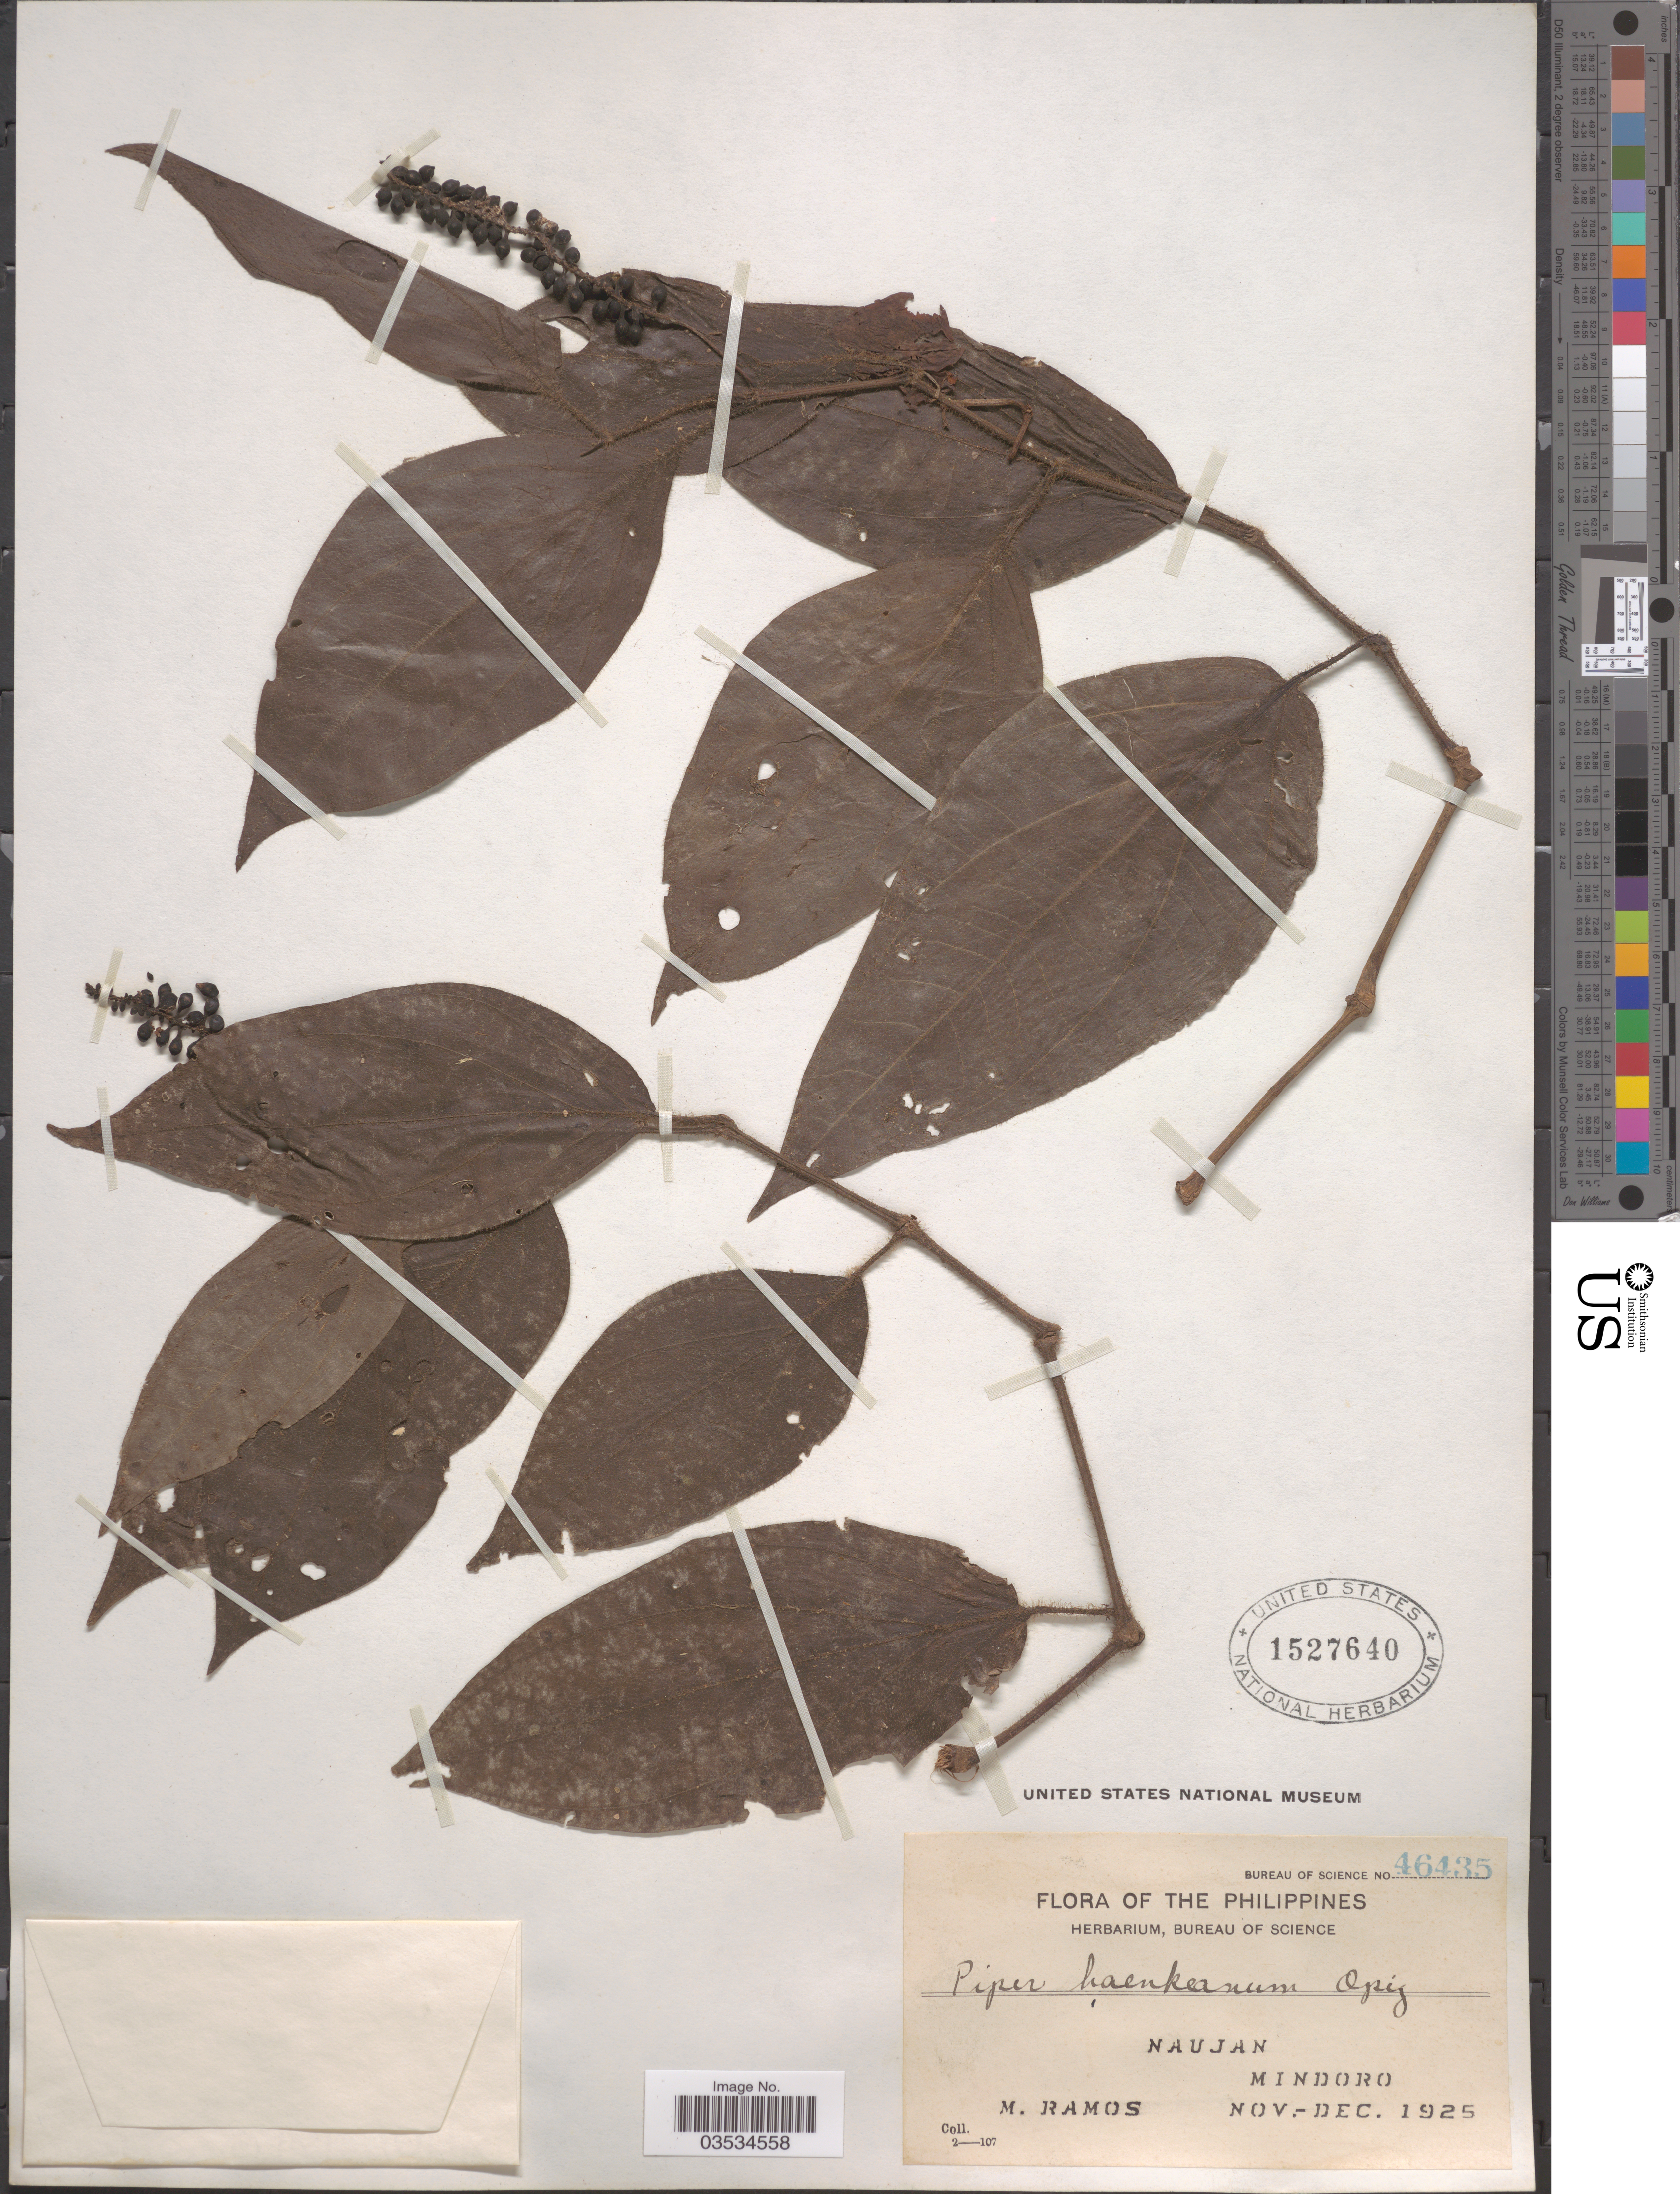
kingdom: Plantae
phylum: Tracheophyta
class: Magnoliopsida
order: Piperales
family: Piperaceae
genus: Piper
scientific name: Piper haenkeanum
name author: Opiz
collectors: M. Ramos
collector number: Bureau of Science 46435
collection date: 1925-11/1925-12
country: Philippines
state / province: Mimaropa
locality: Naujan. Mindoro.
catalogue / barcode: US 1527640